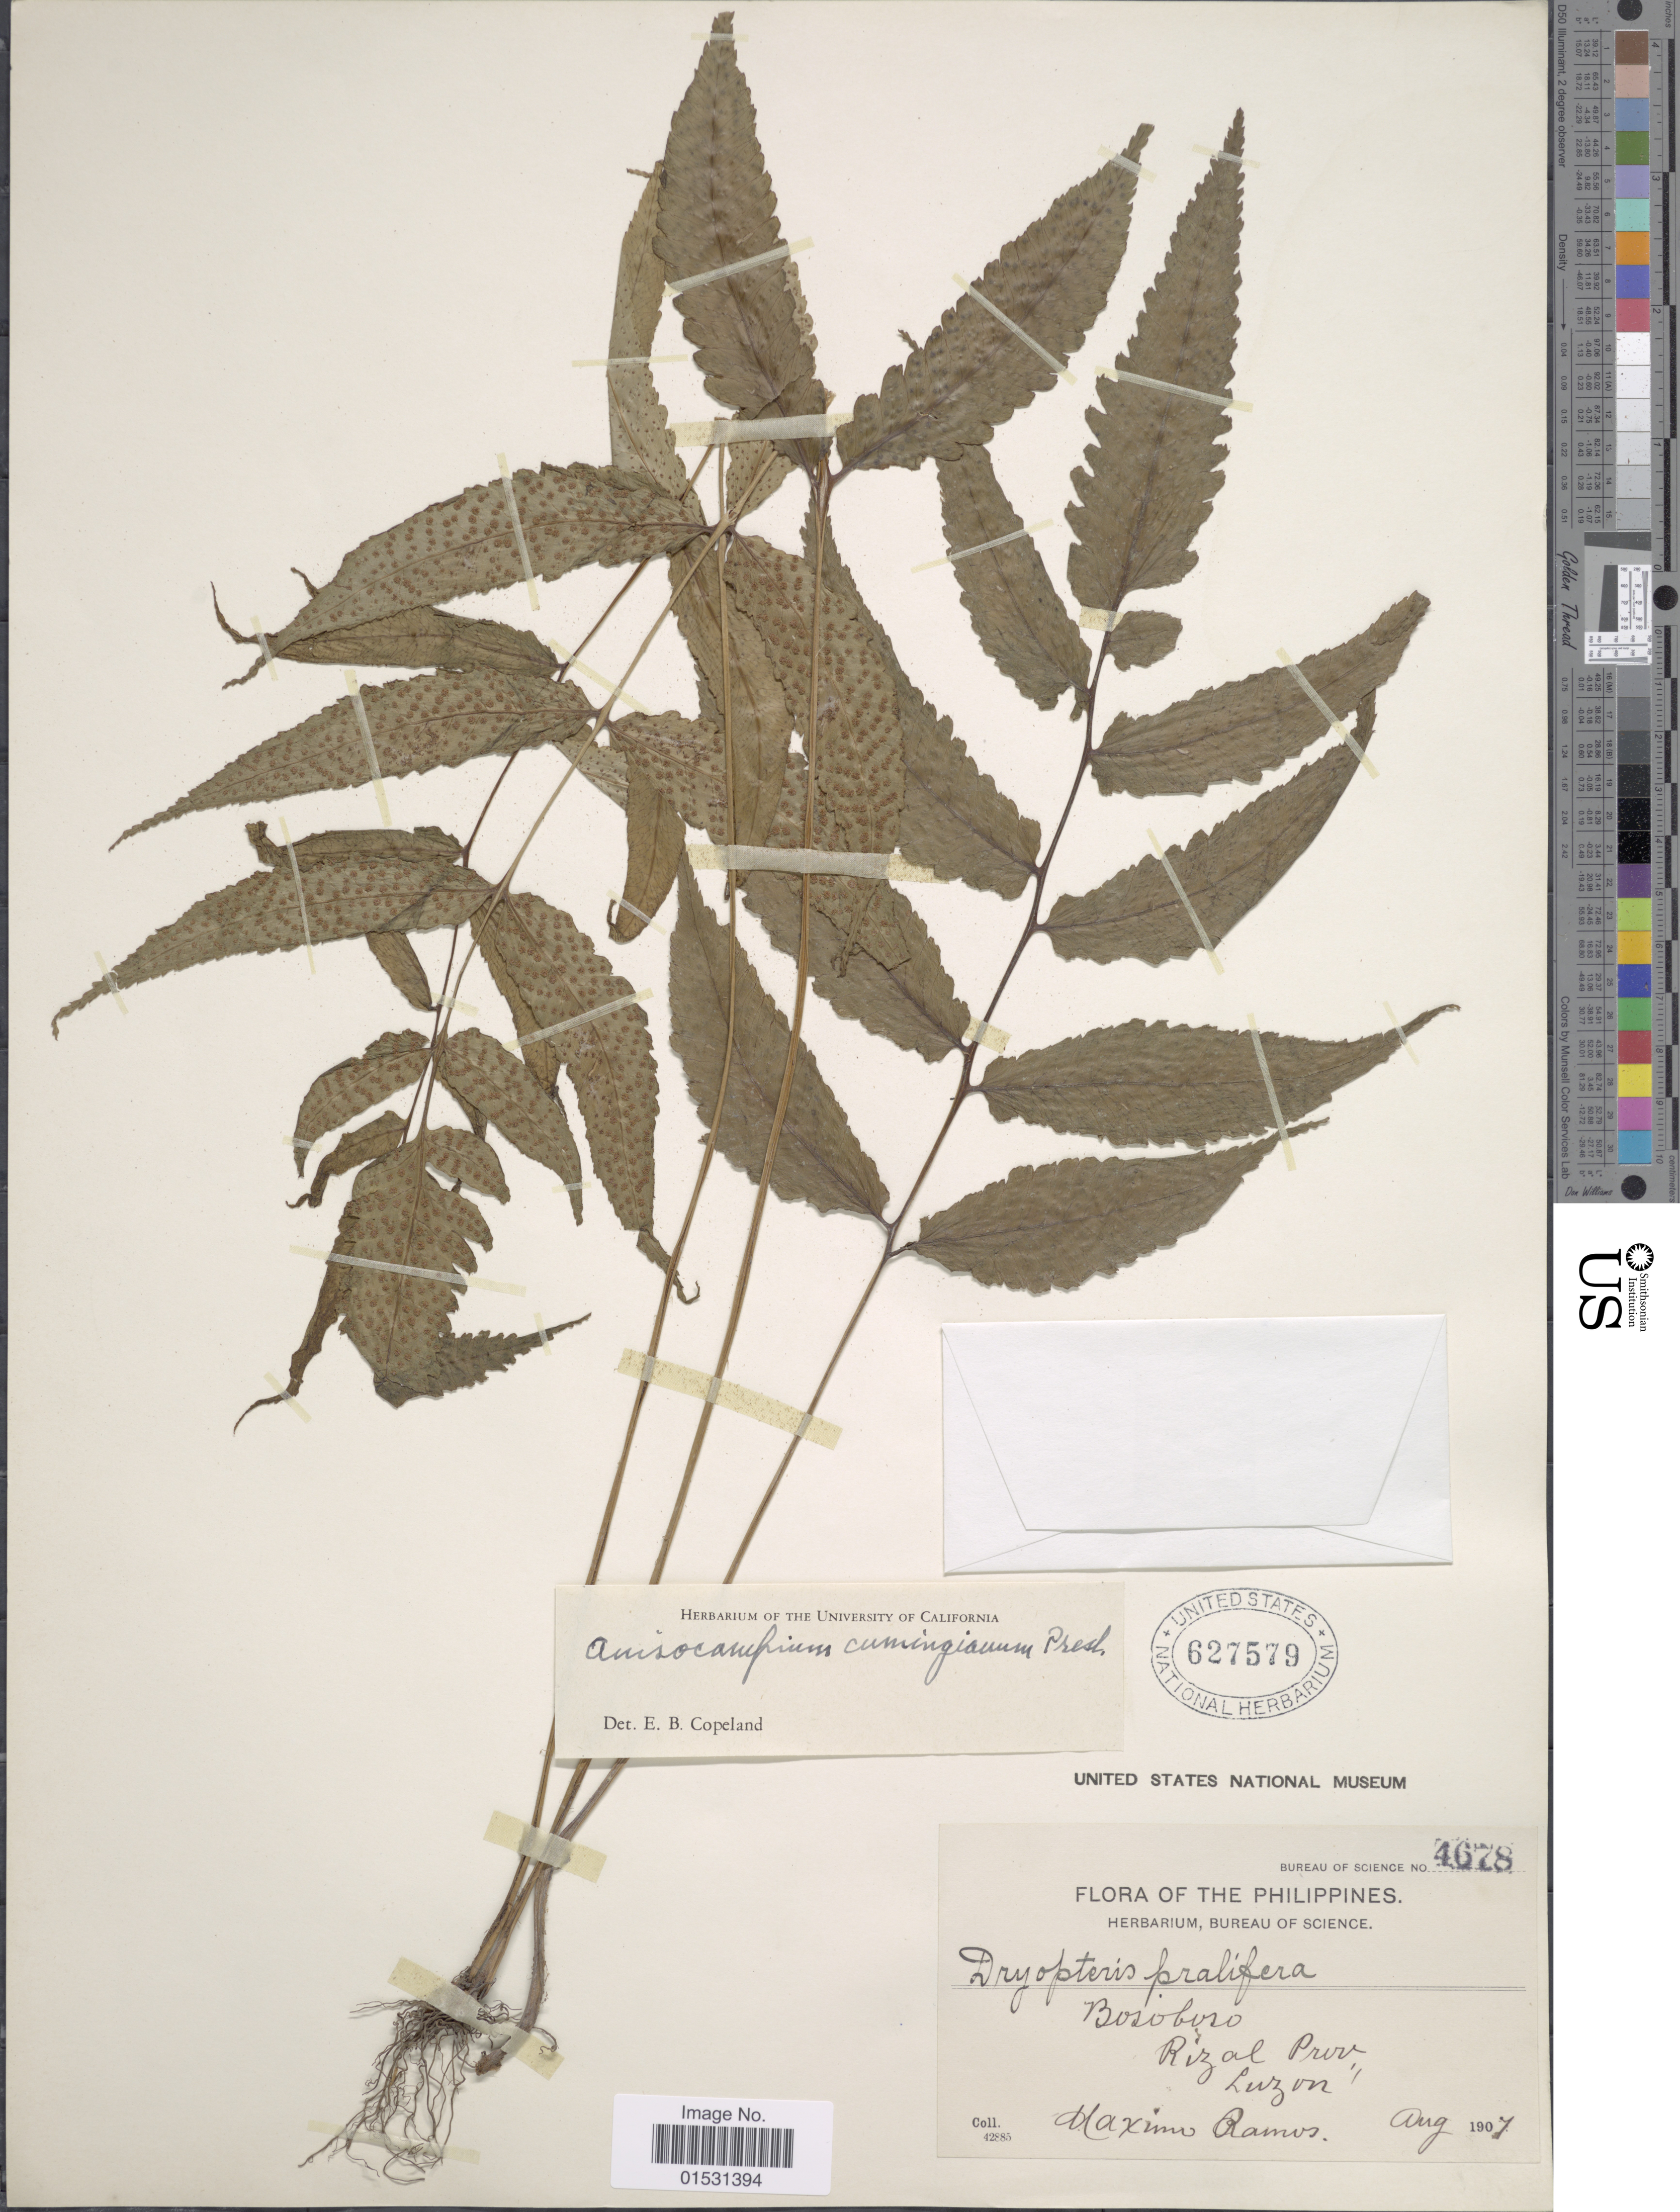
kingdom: Plantae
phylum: Tracheophyta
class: Polypodiopsida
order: Polypodiales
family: Athyriaceae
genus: Athyrium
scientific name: Athyrium cumingianum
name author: (C. Presl)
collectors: M. Ramos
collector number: Bureau of Science 4678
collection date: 1907-08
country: Philippines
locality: Bosoboso. Rizal prov., Luzon.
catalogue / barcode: US 627579